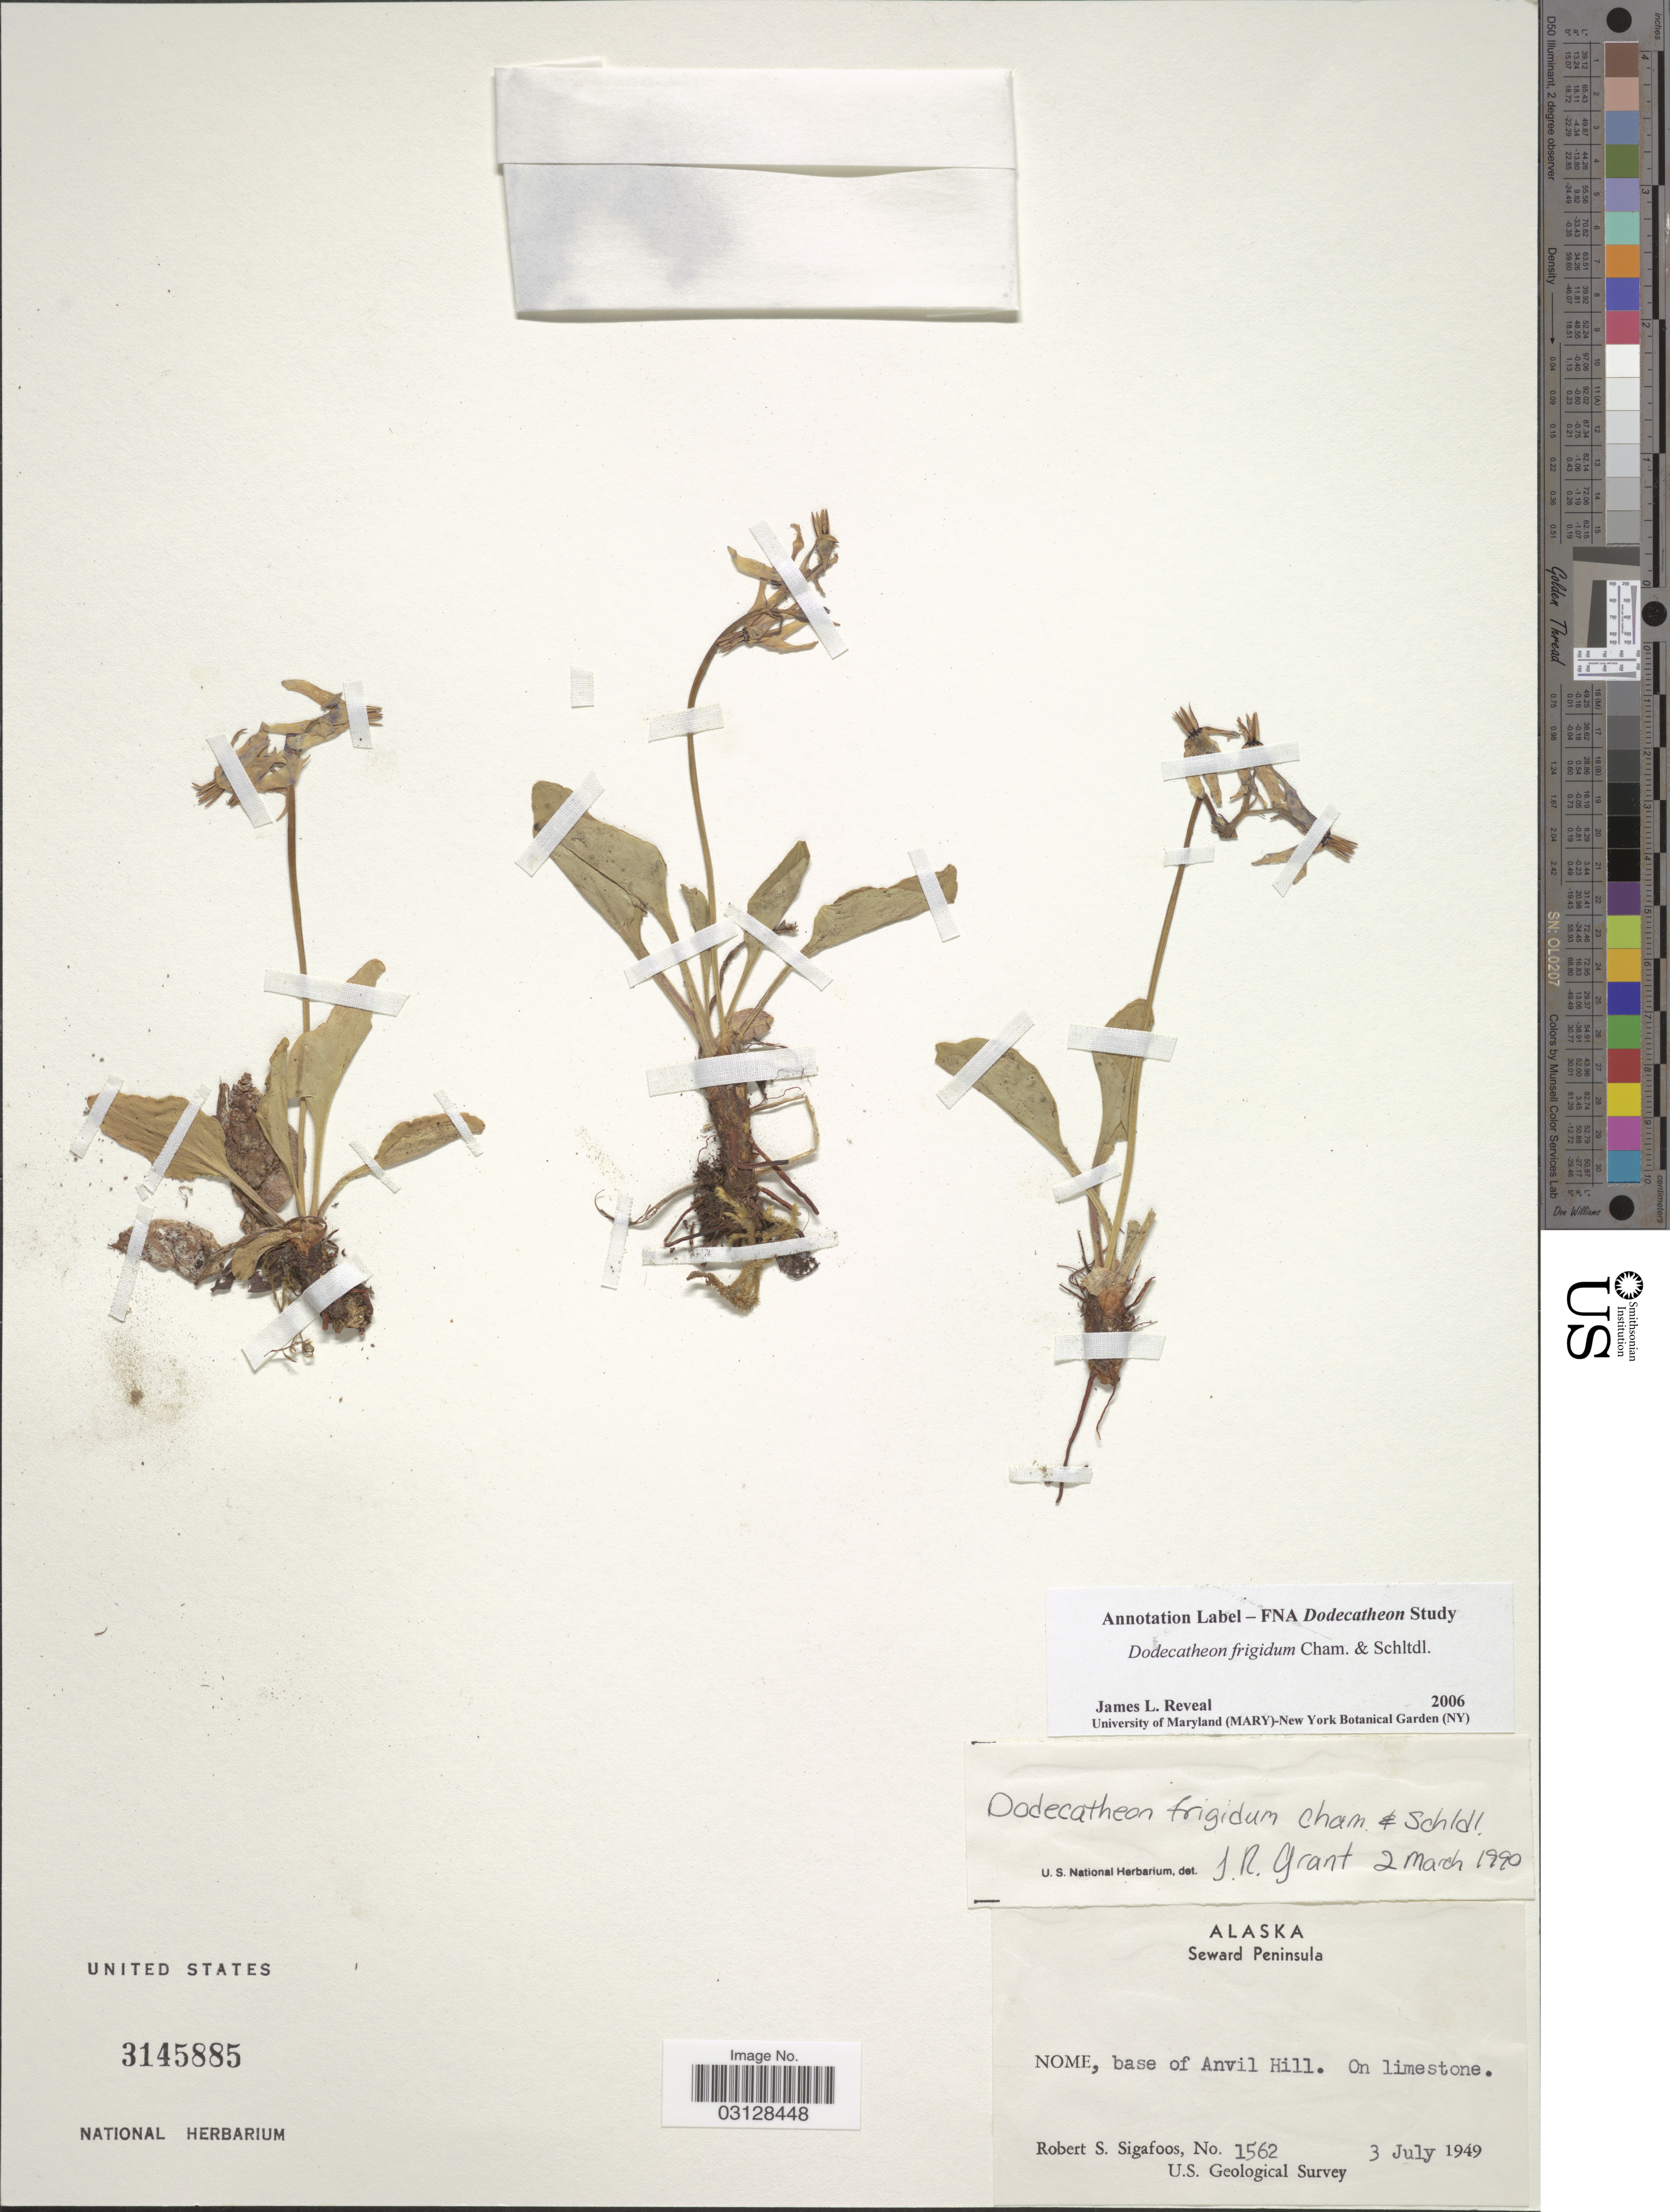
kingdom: Plantae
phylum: Tracheophyta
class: Magnoliopsida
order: Ericales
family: Primulaceae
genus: Dodecatheon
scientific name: Dodecatheon frigidum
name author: Cham. & Schltdl.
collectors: R. Sigafoos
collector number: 1562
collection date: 1949-07-03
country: United States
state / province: Alaska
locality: Seward Peninsula. Nome, base of Anvil Hill.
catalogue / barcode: US 3145885